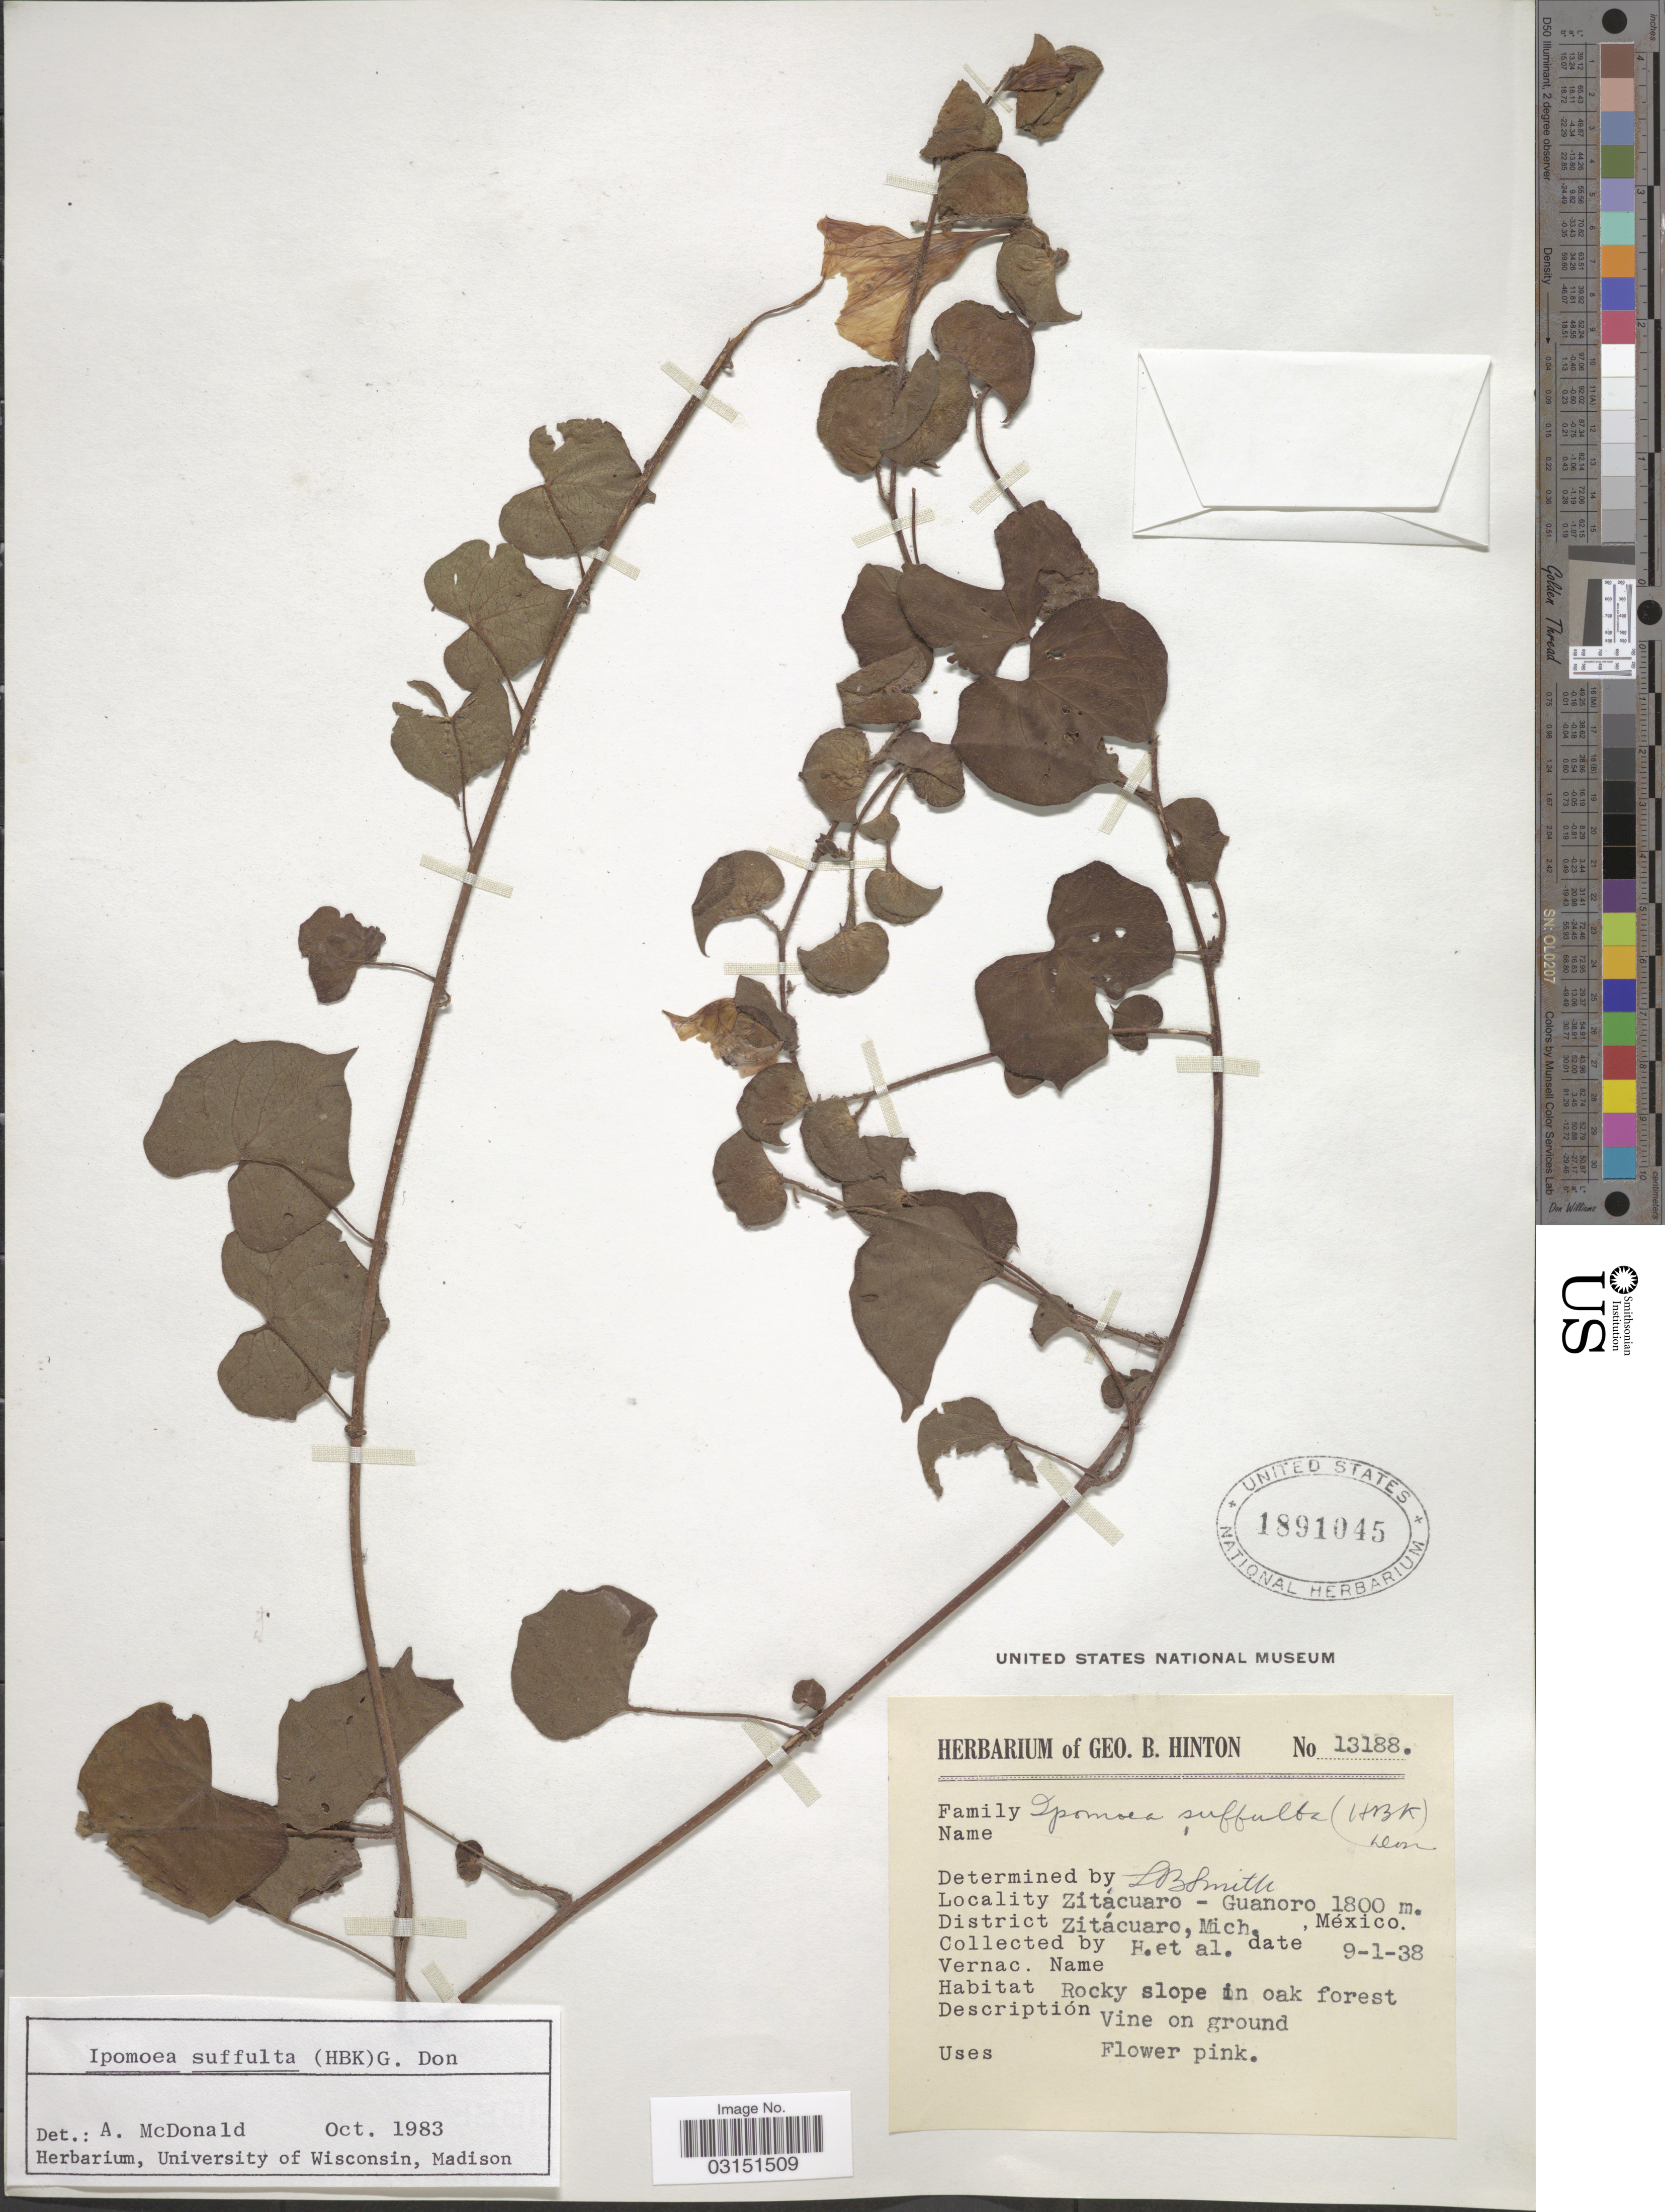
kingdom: Plantae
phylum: Tracheophyta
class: Magnoliopsida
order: Solanales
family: Convolvulaceae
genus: Ipomoea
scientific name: Ipomoea suffulta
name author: (Kunth) G. Don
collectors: G. B. Hinton & et al.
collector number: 13188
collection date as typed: Transcribed d/m/y: 9/1/38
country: Mexico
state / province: Michoacán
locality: Zitácuaro - Guanoro. District Zitácuaro.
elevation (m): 1800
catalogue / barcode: US 1891045